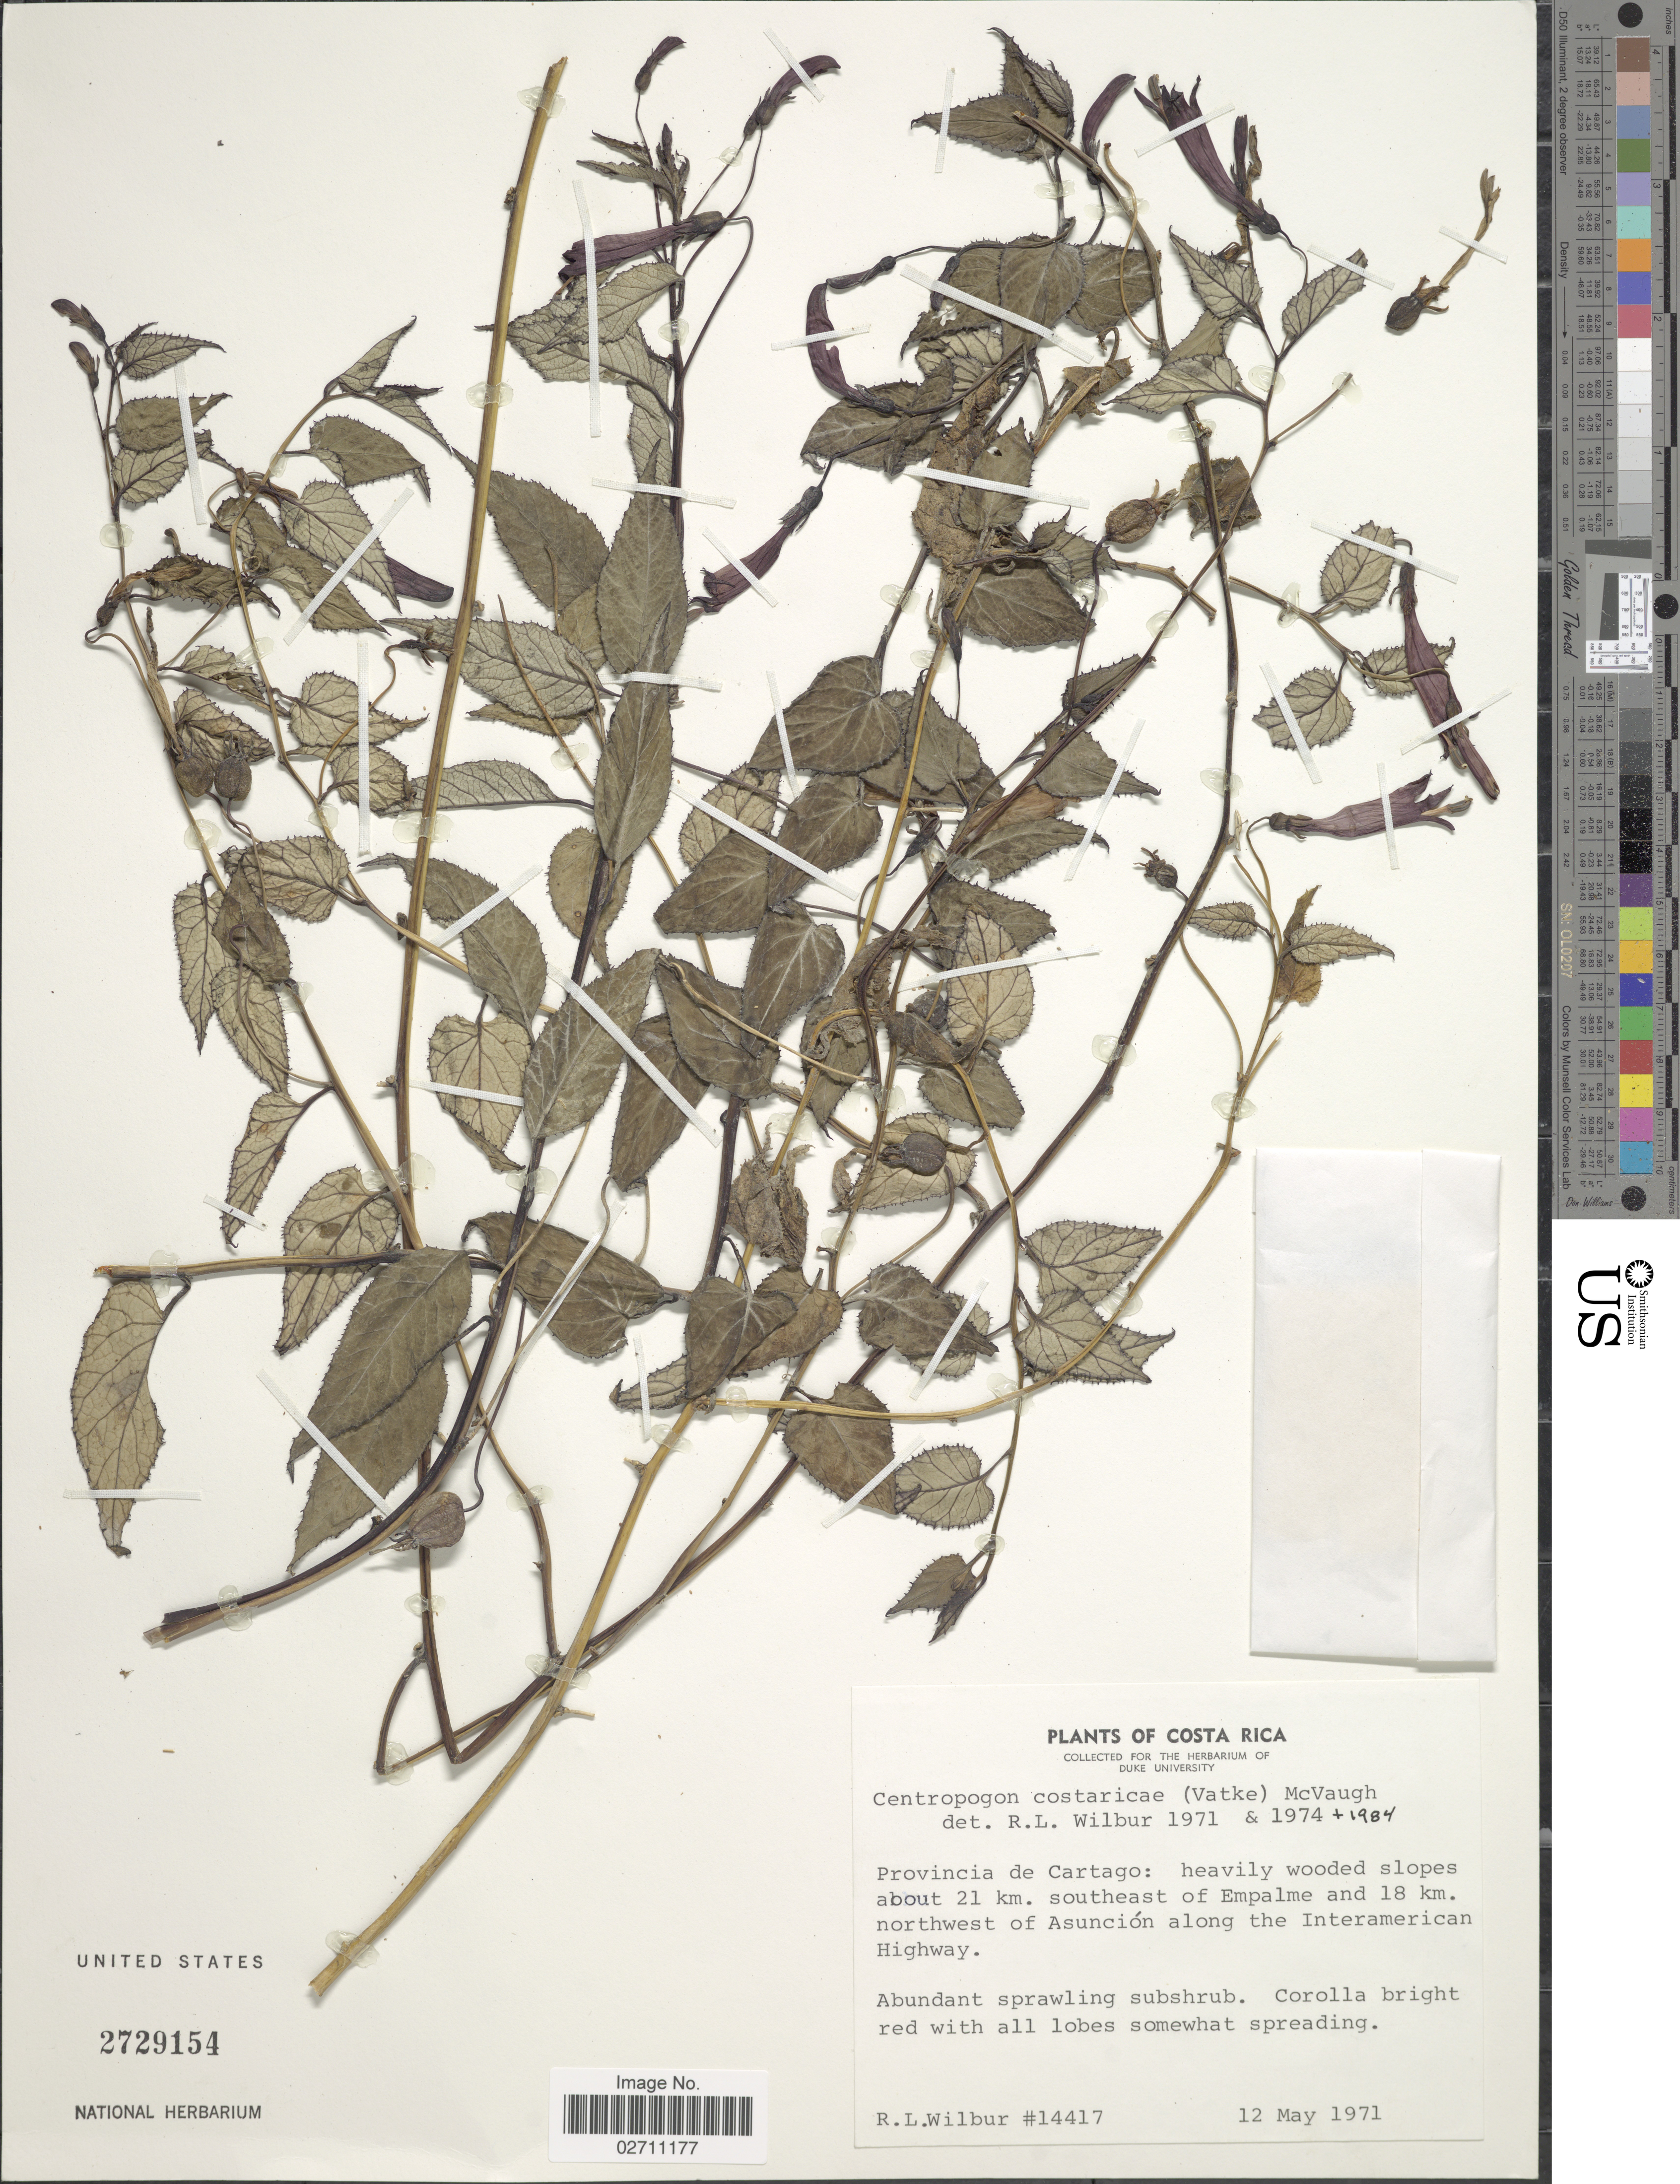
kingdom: Plantae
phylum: Tracheophyta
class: Magnoliopsida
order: Asterales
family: Campanulaceae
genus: Centropogon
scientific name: Centropogon costaricae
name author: (Vatke) McVaugh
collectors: R. L. Wilbur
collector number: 14417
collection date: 1971-05-12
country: Costa Rica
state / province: Cartago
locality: Heavily wooded slopes about 21 km. southeast of Empalme and 18 km. northwest of Asuncion along the Interamerican Highway.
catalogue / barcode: US 2729154